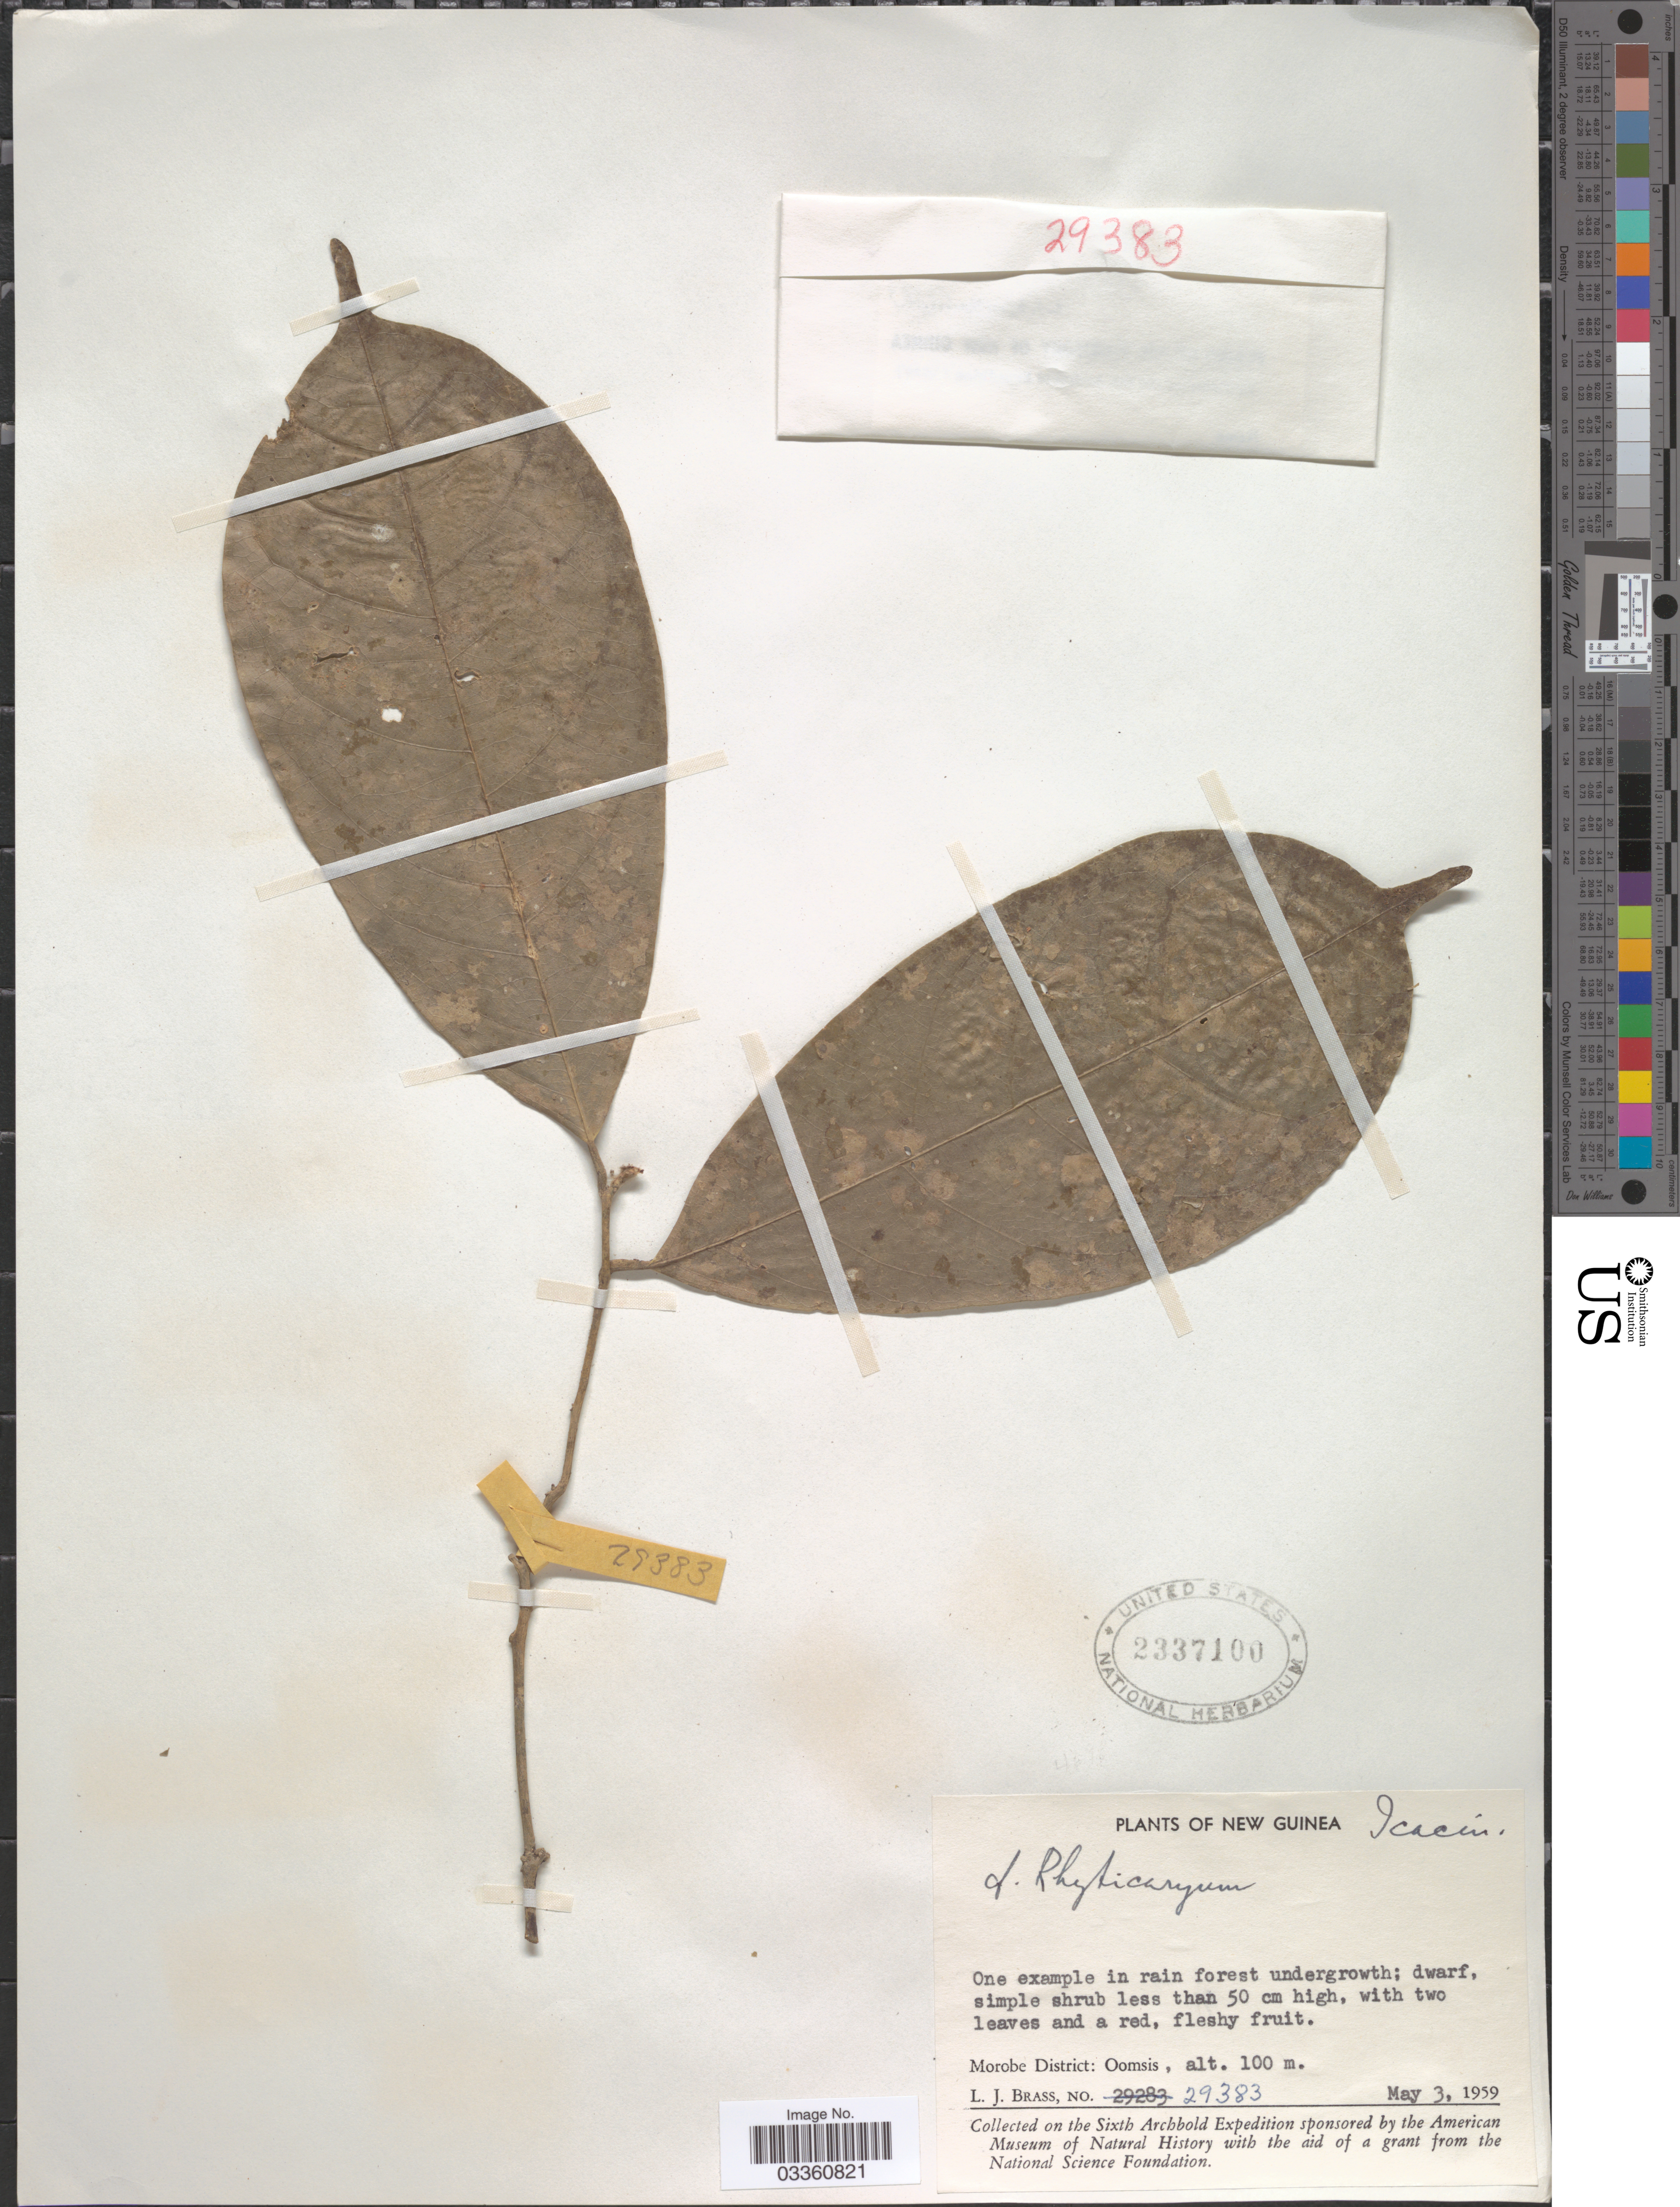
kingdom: Plantae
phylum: Tracheophyta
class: Magnoliopsida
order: Icacinales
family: Icacinaceae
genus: Ryticaryum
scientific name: Ryticaryum sp.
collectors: L. J. Brass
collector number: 29383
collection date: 1959-05-03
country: Papua New Guinea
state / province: Morobe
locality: New Guinea. Morobe District: Oomsis.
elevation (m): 100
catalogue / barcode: US 2337100